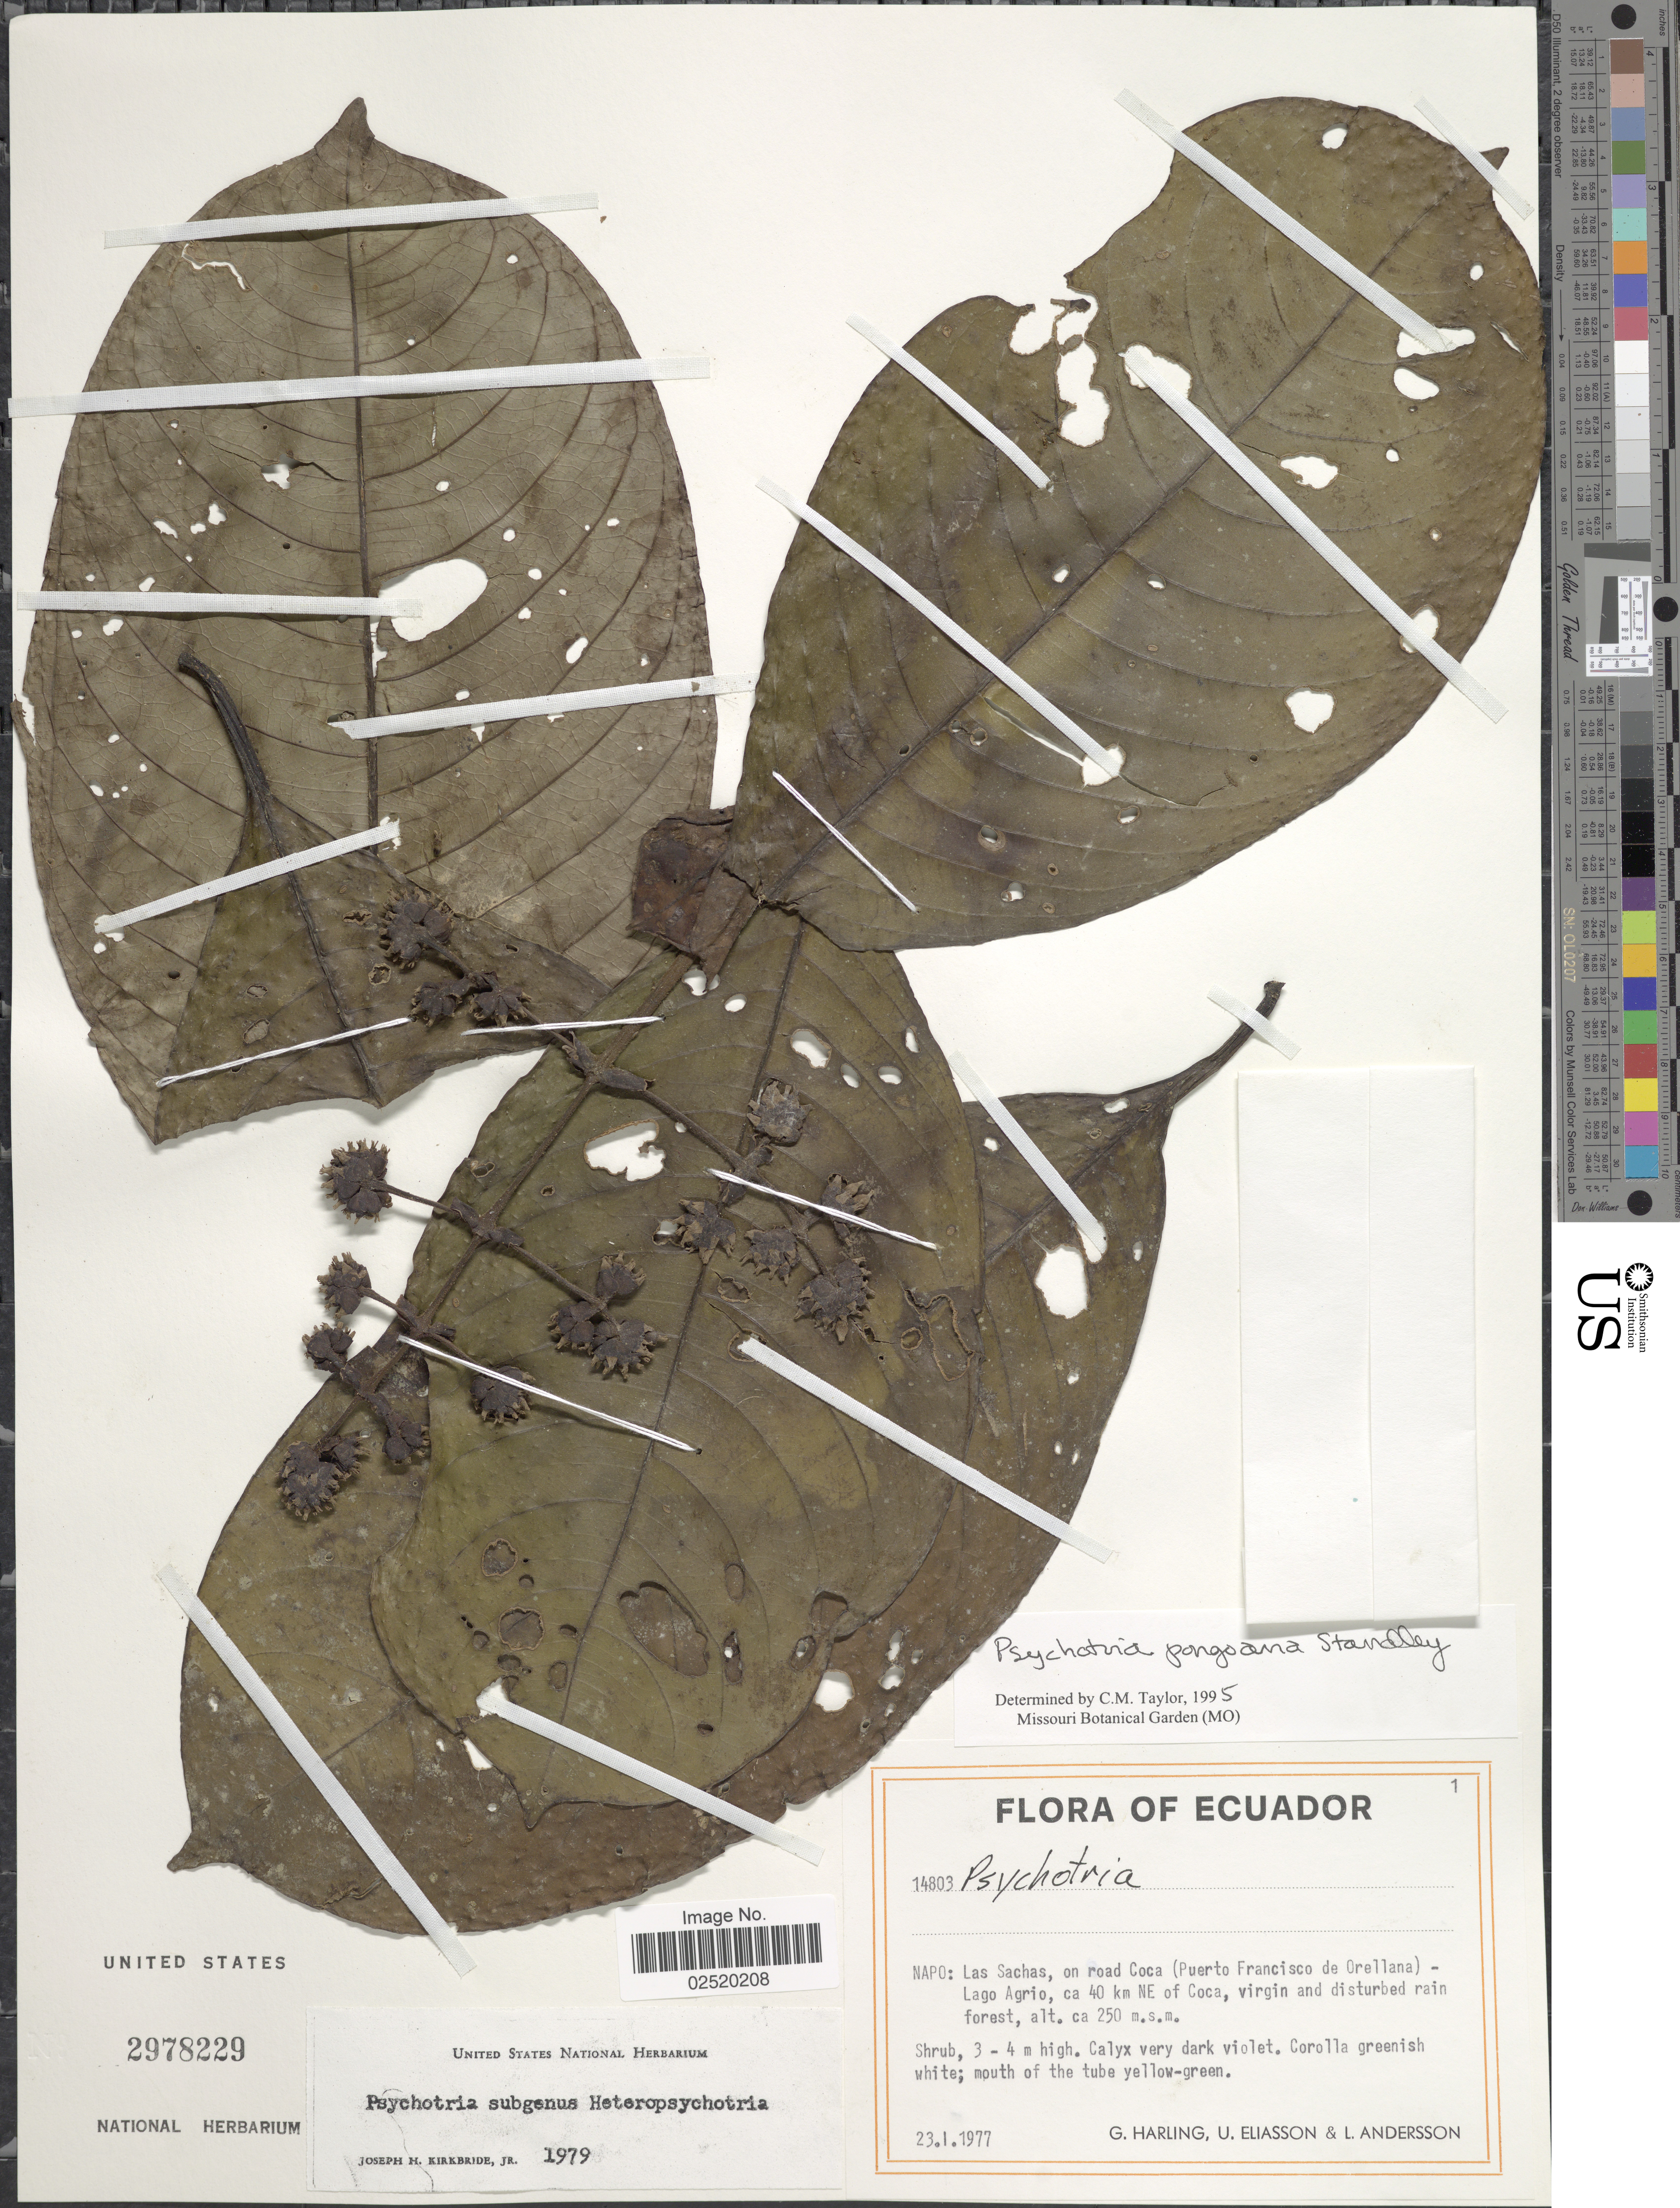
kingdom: Plantae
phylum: Tracheophyta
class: Magnoliopsida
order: Gentianales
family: Rubiaceae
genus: Psychotria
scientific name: Psychotria pongoana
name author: Standl.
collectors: G. Harling, U. Eliasson & L. Andersson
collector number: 14803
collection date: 1977-01-23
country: Ecuador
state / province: Napo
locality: Napo: Las Sachas, on road Coca (Puerto Francisco de Orellana) Lago Agri, 40 km NE of Coca, virgin and disturbed rain forest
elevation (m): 250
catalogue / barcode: US 3978229